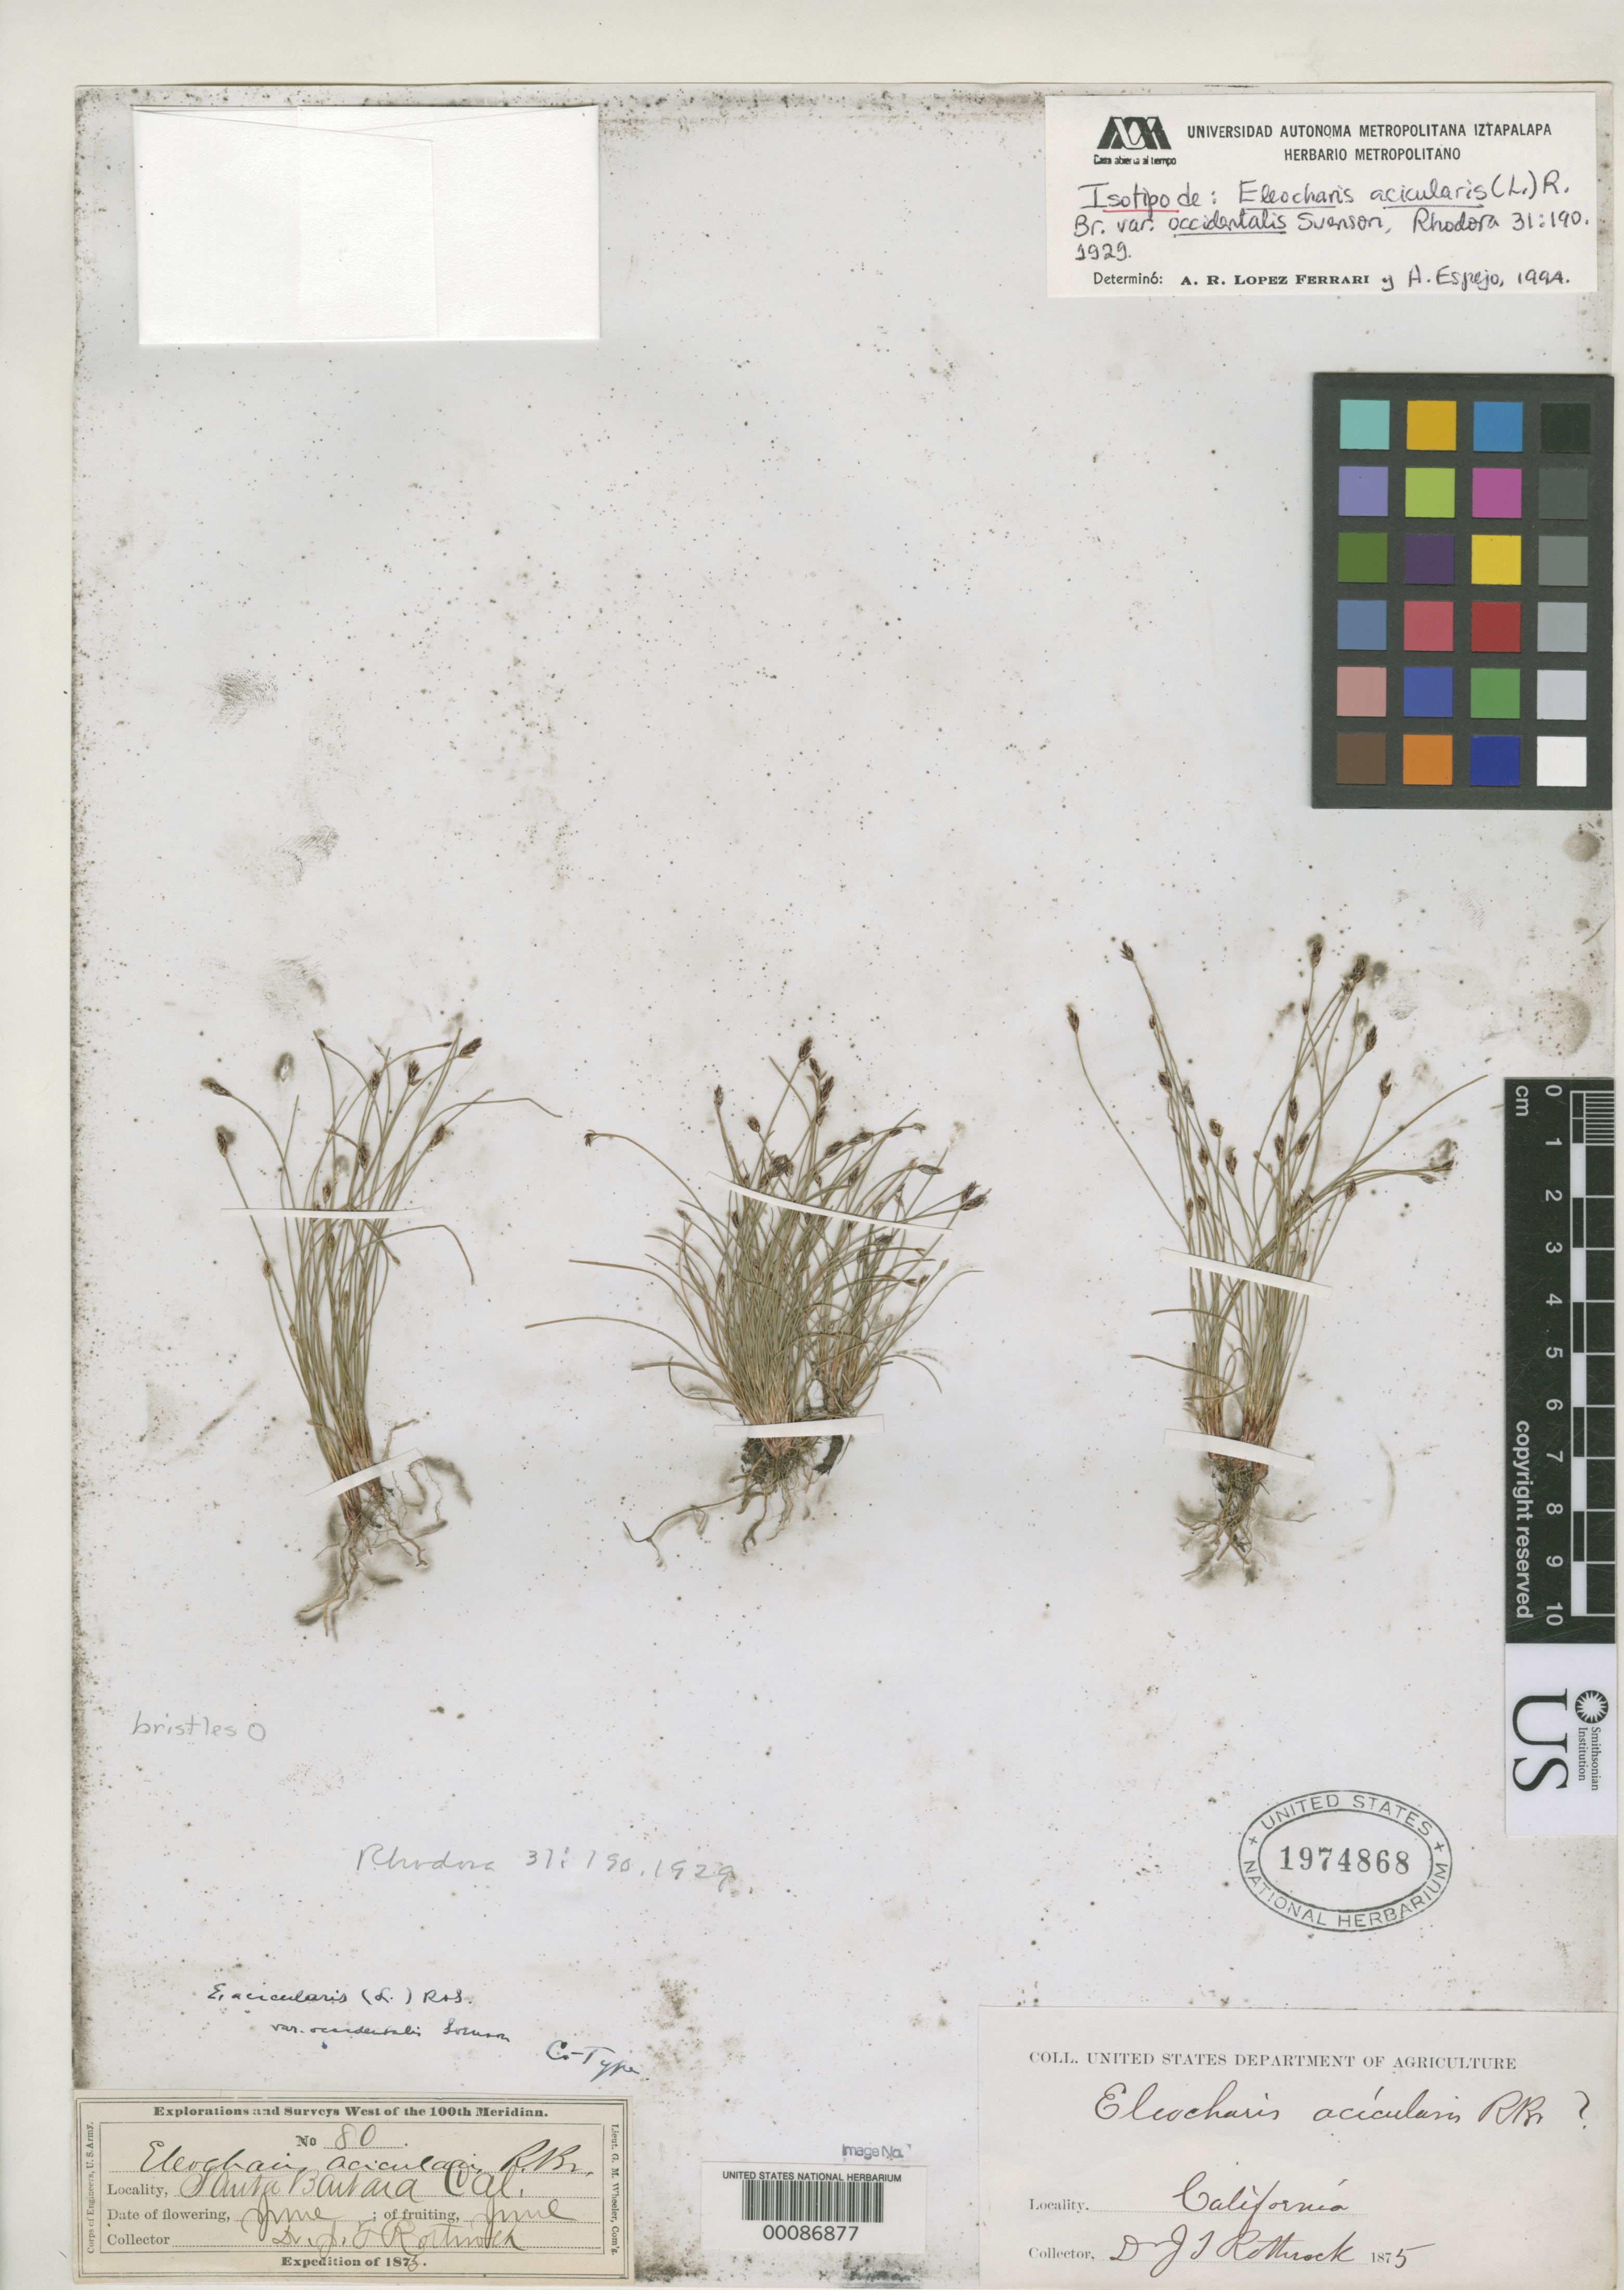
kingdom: Plantae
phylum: Tracheophyta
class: Liliopsida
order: Poales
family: Cyperaceae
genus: Eleocharis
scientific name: Eleocharis acicularis var. occidentalis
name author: Svenson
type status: Isotype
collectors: J. T. Rothrock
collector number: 80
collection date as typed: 1875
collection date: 1875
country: United States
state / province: California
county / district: Santa Barbara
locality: Santa Barbara.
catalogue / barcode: US 1974868